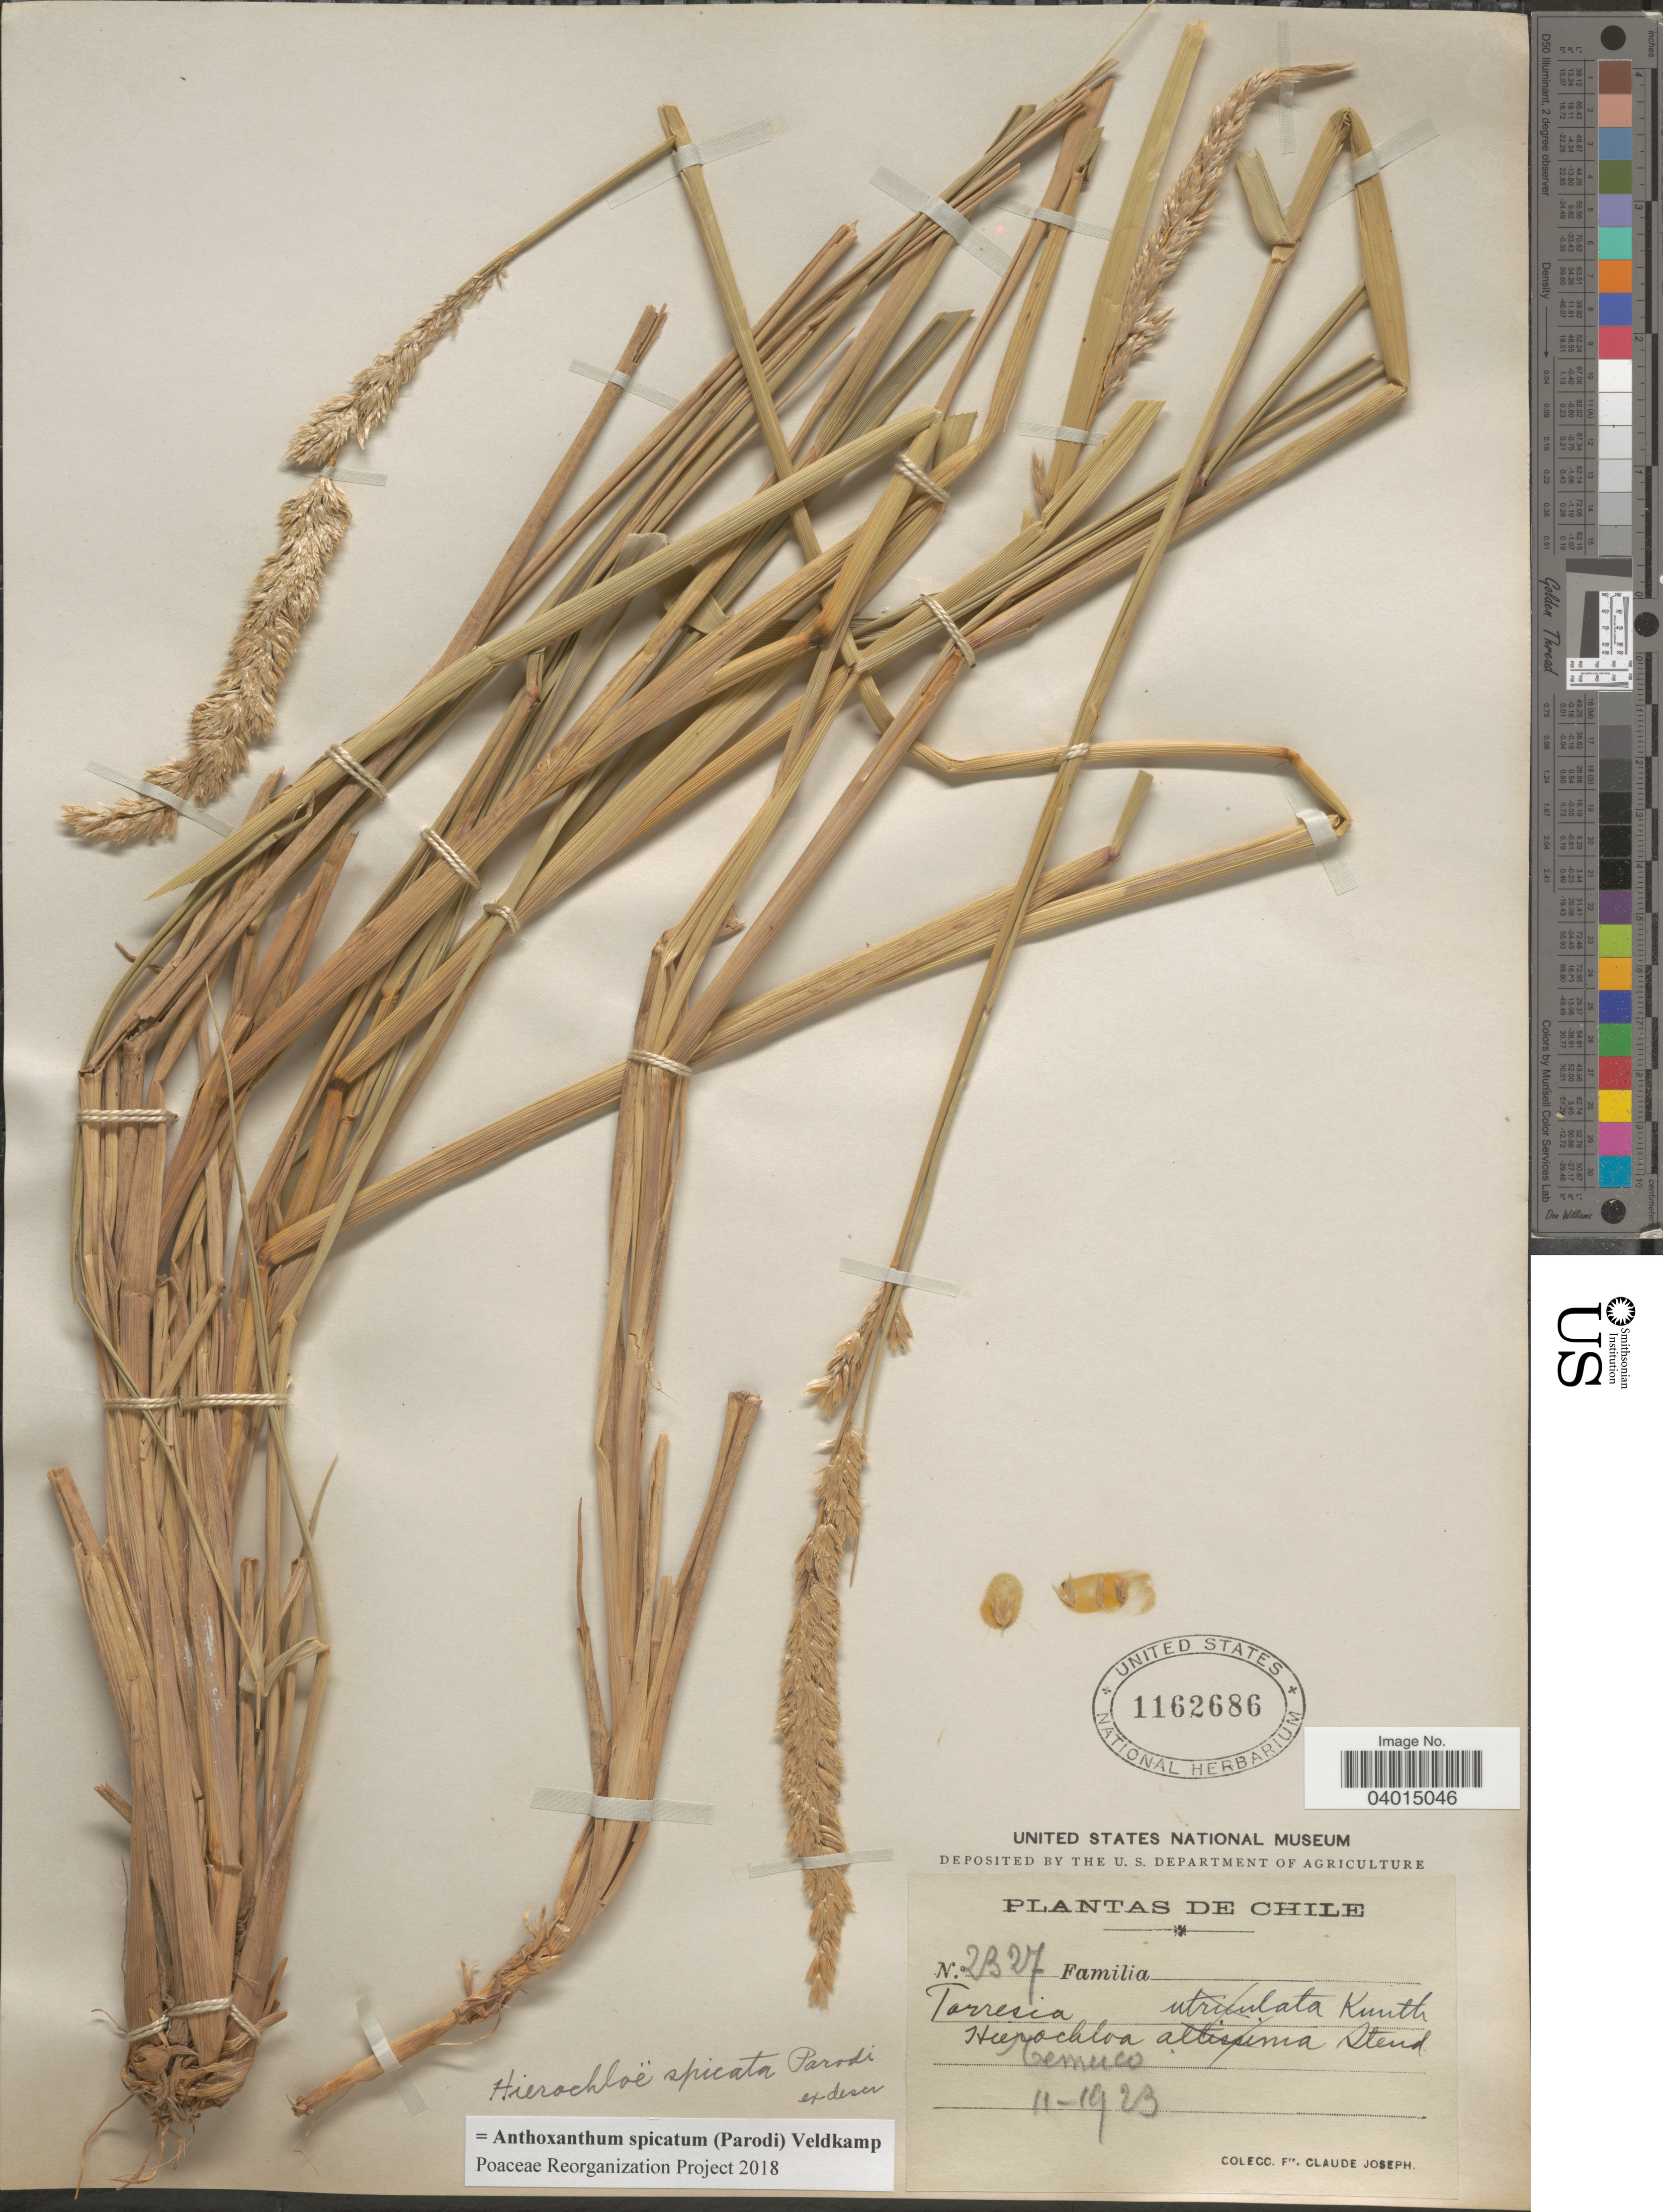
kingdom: Plantae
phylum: Tracheophyta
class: Liliopsida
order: Poales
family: Poaceae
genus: Anthoxanthum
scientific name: Anthoxanthum ultriculatum var. altissimum ined.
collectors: Bro. Claude-Joseph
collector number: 2327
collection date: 1923-11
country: Chile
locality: Temuco.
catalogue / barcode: US 1162686